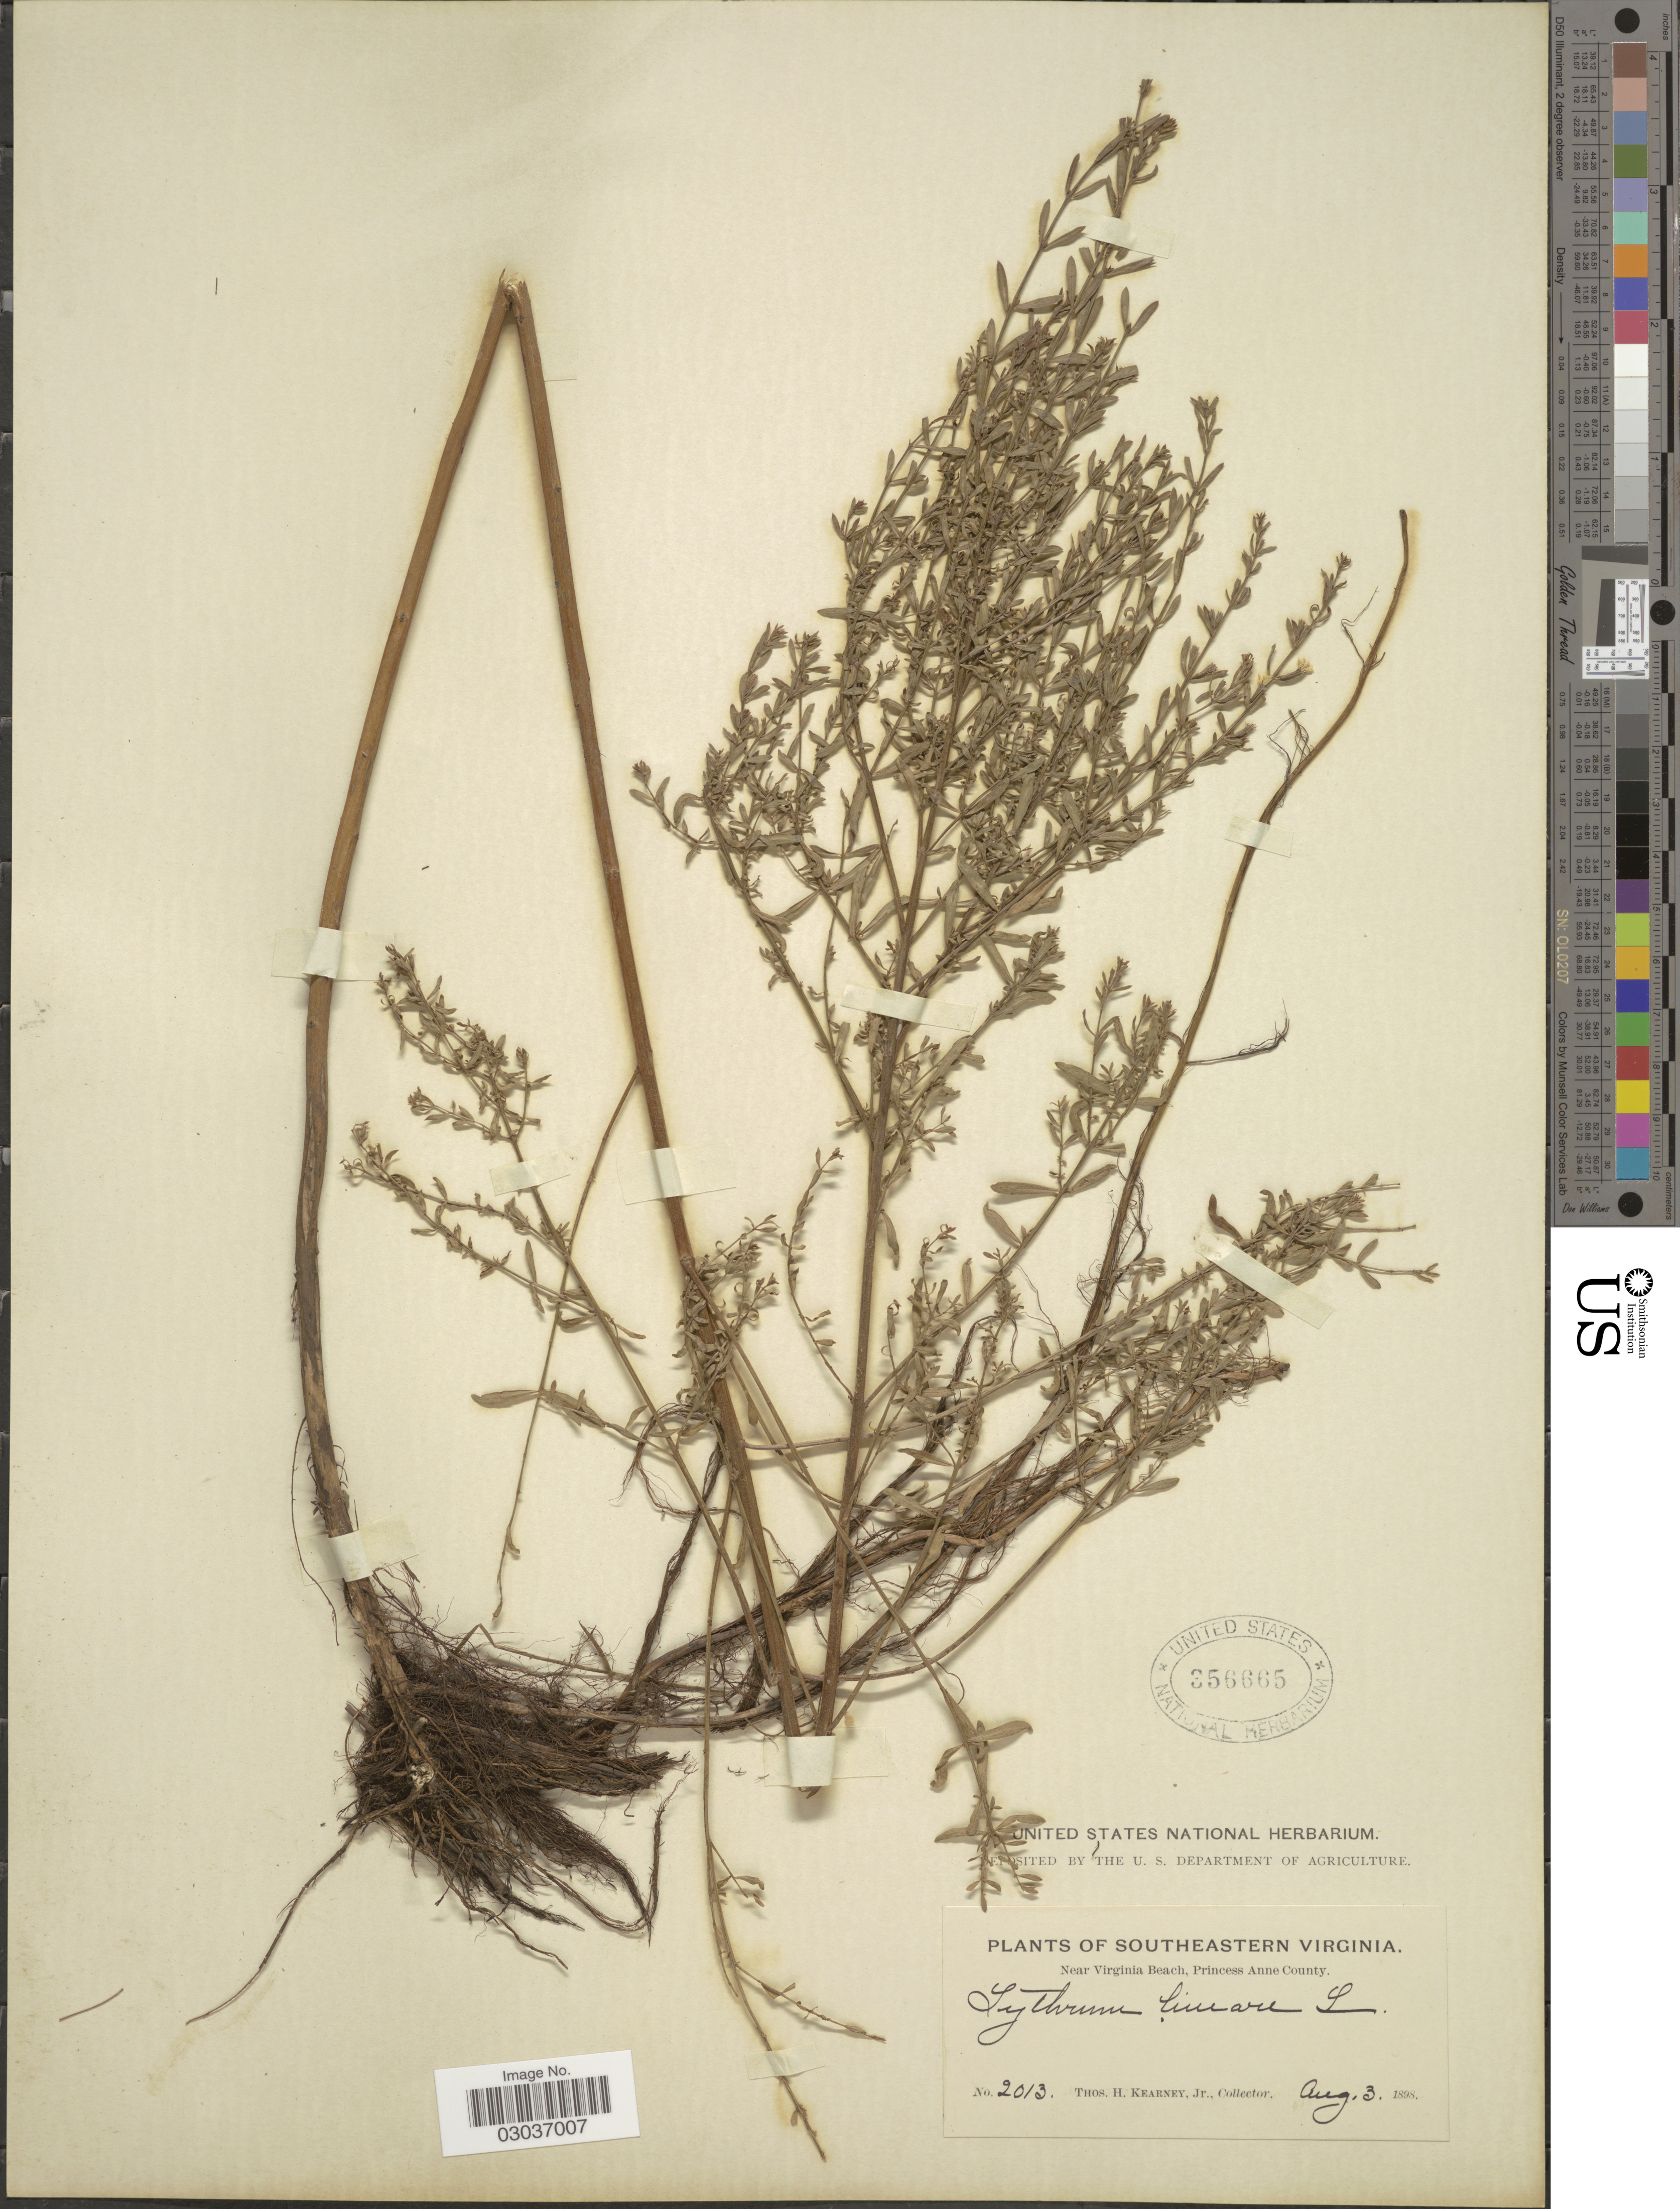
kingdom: Plantae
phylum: Tracheophyta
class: Magnoliopsida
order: Myrtales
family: Lythraceae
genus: Lythrum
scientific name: Lythrum lineare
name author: L.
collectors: T. H. Kearney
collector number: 2013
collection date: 1898-08-03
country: United States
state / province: Virginia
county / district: City of Virginia Beach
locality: Southeastern Virginia, Near Virginia Beach, Princess Anne (=historic county name) County.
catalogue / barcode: US 356665